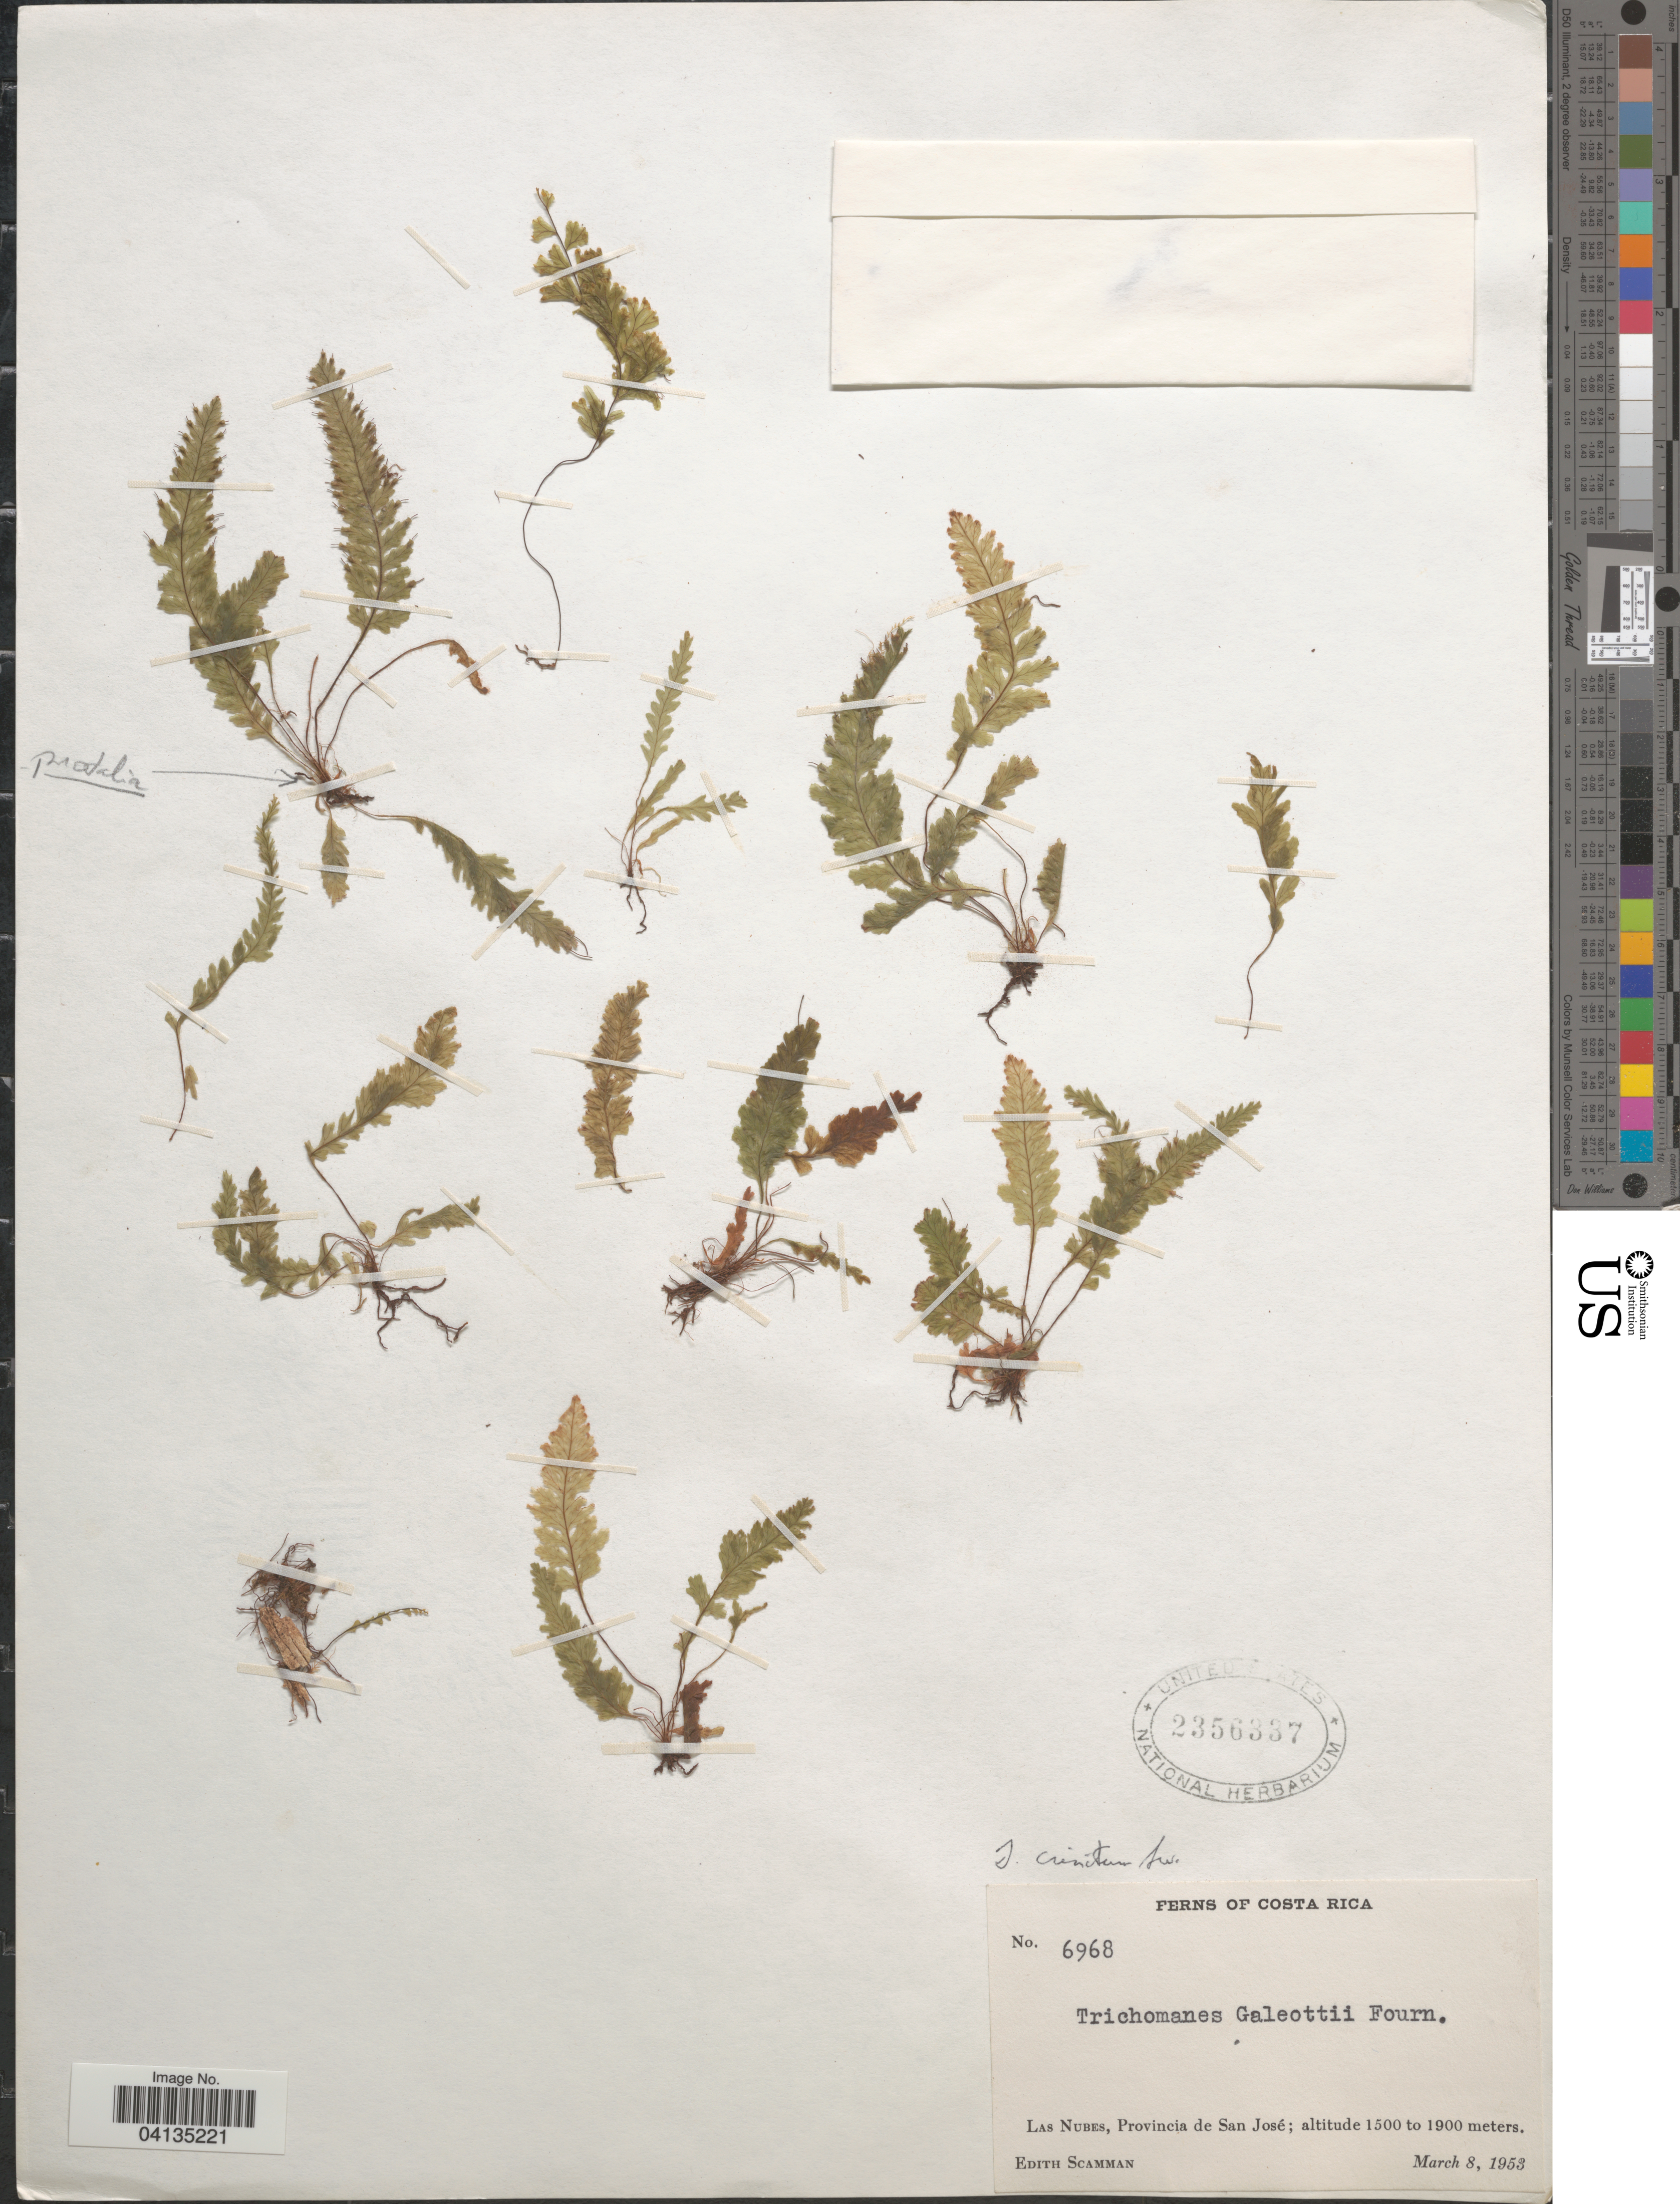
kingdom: Plantae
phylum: Tracheophyta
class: Polypodiopsida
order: Hymenophyllales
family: Hymenophyllaceae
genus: Trichomanes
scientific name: Trichomanes galeottii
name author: E. Fourn.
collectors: E. Scamman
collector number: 6968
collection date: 1953-03-08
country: Costa Rica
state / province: San José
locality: Las Nubes.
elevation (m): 1500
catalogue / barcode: US 2356337